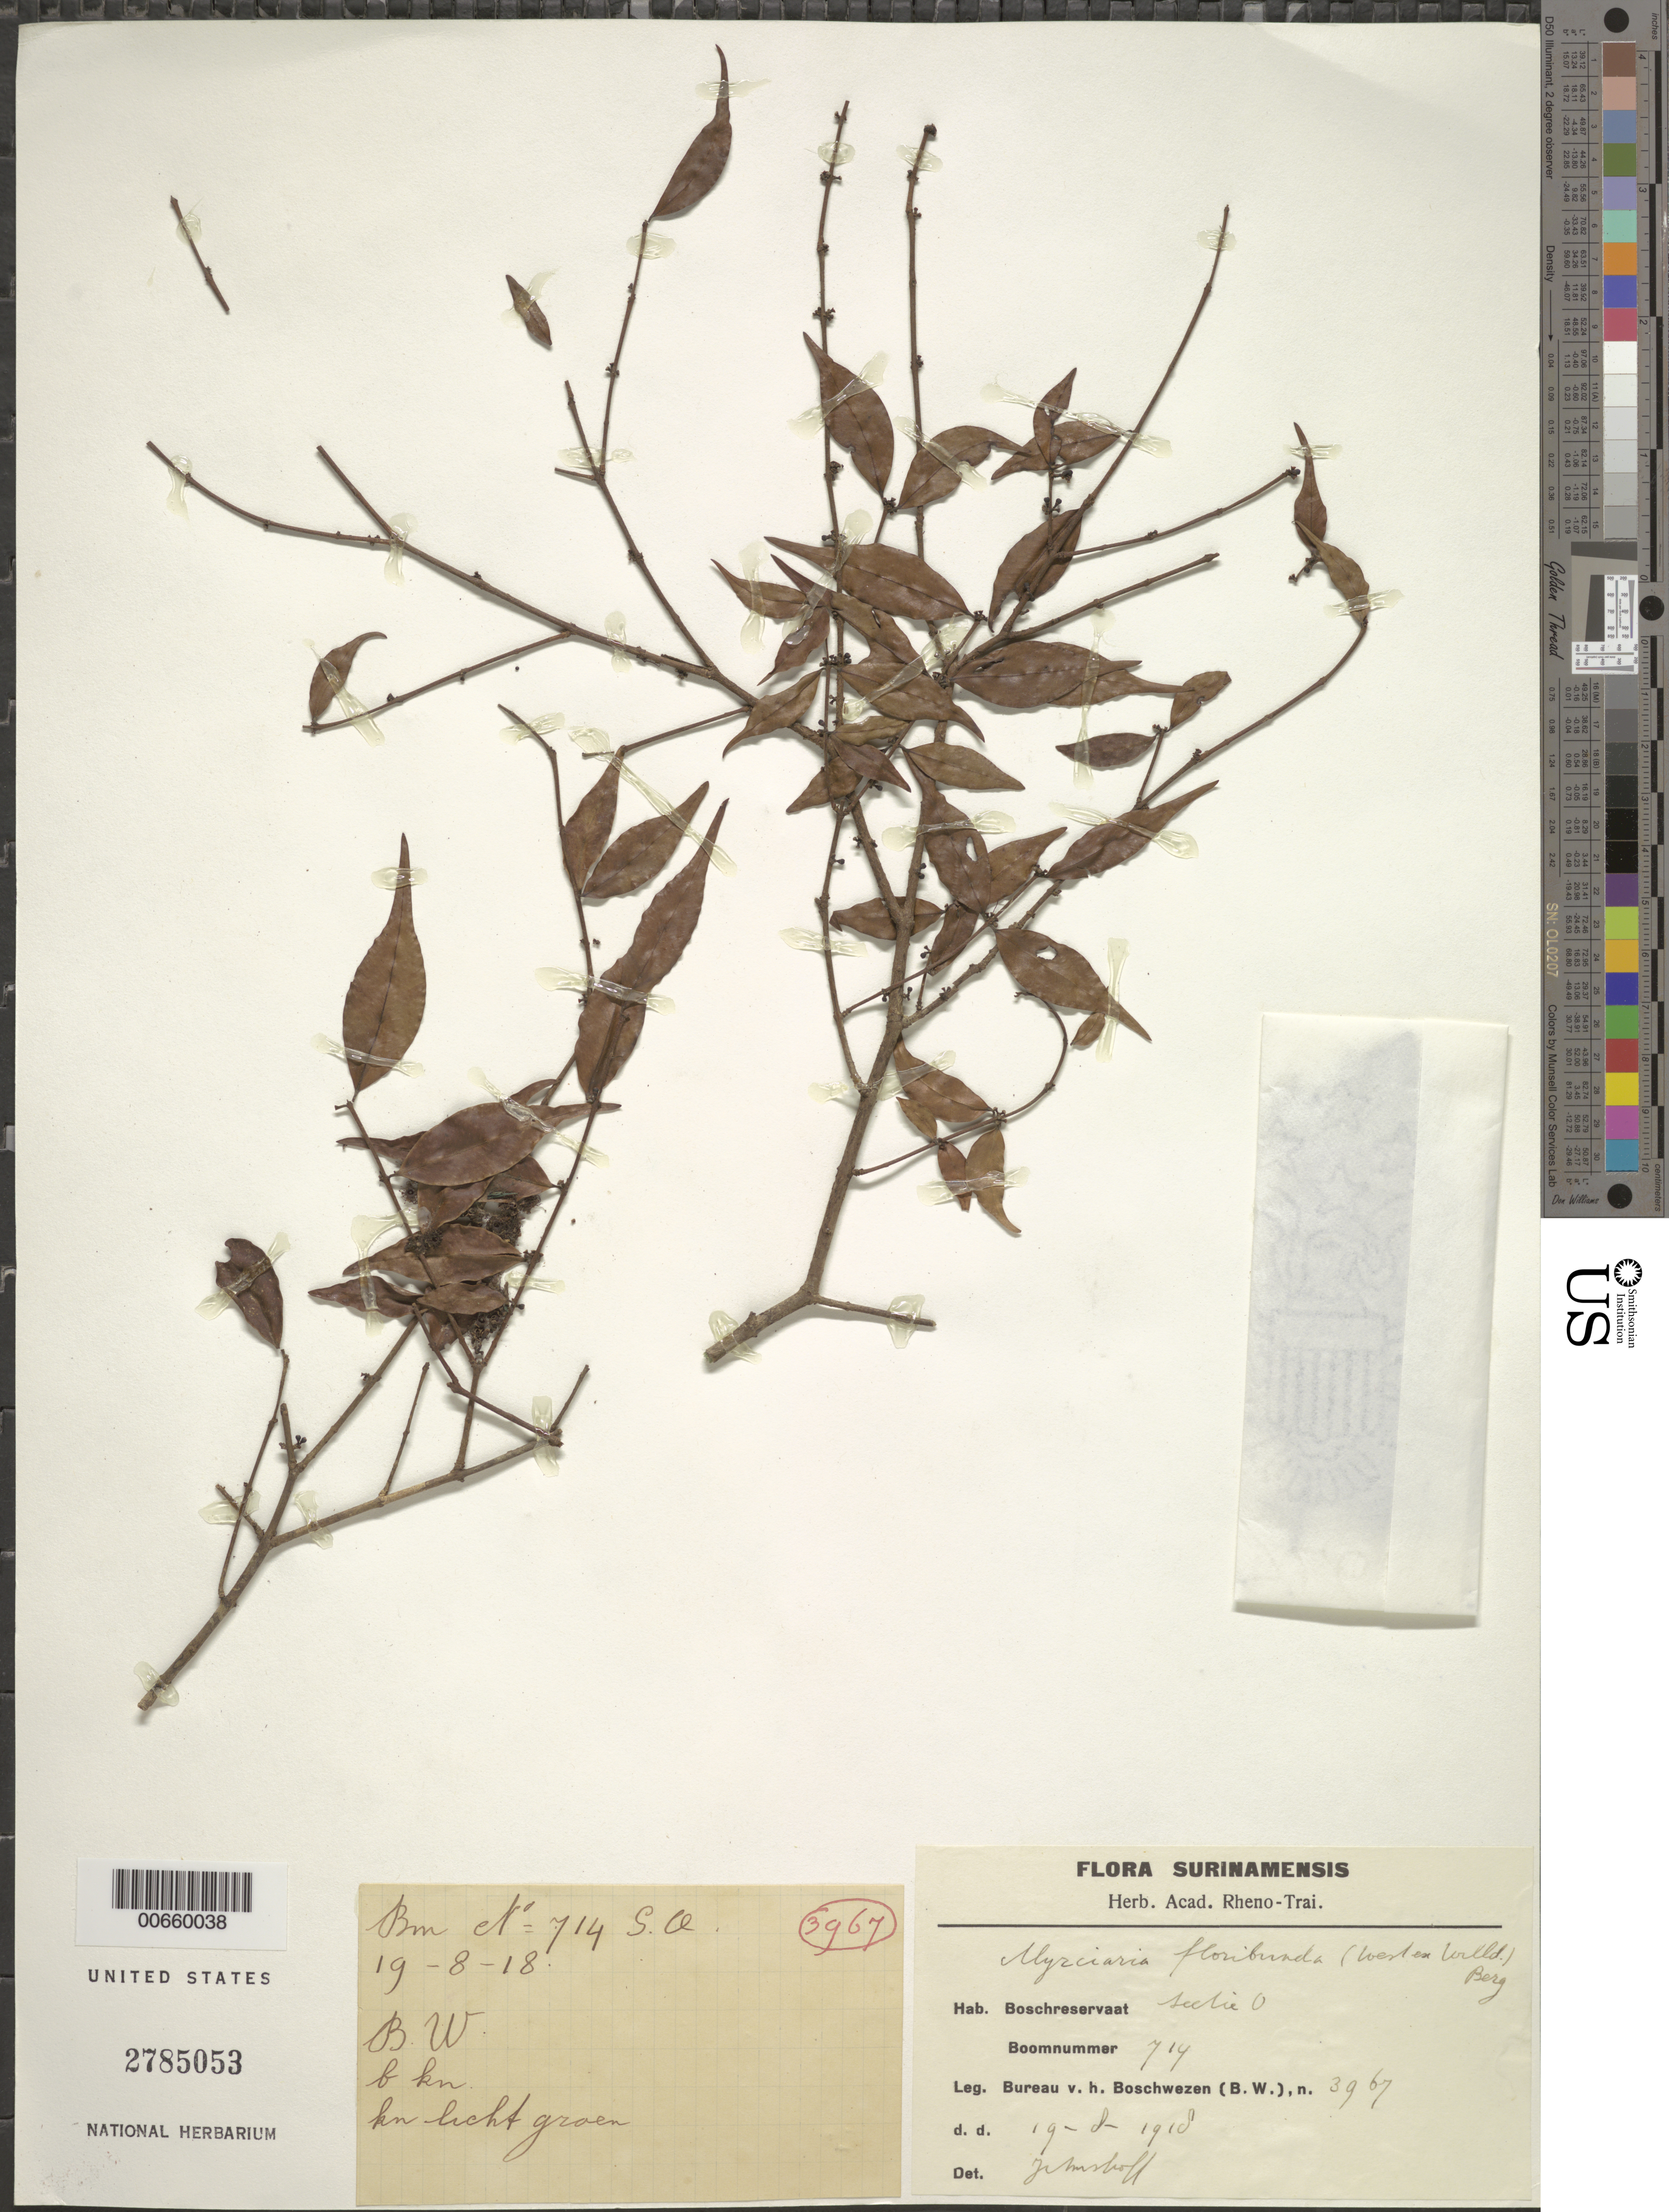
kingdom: Plantae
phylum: Tracheophyta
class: Magnoliopsida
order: Myrtales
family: Myrtaceae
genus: Myrciaria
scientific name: Myrciaria floribunda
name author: (H. West ex Willd.) O. Berg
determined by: Amshoff, G. J. H.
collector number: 3967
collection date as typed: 19-Aug-18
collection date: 1918-08-19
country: Suriname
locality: Sectie O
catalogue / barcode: US 2785053